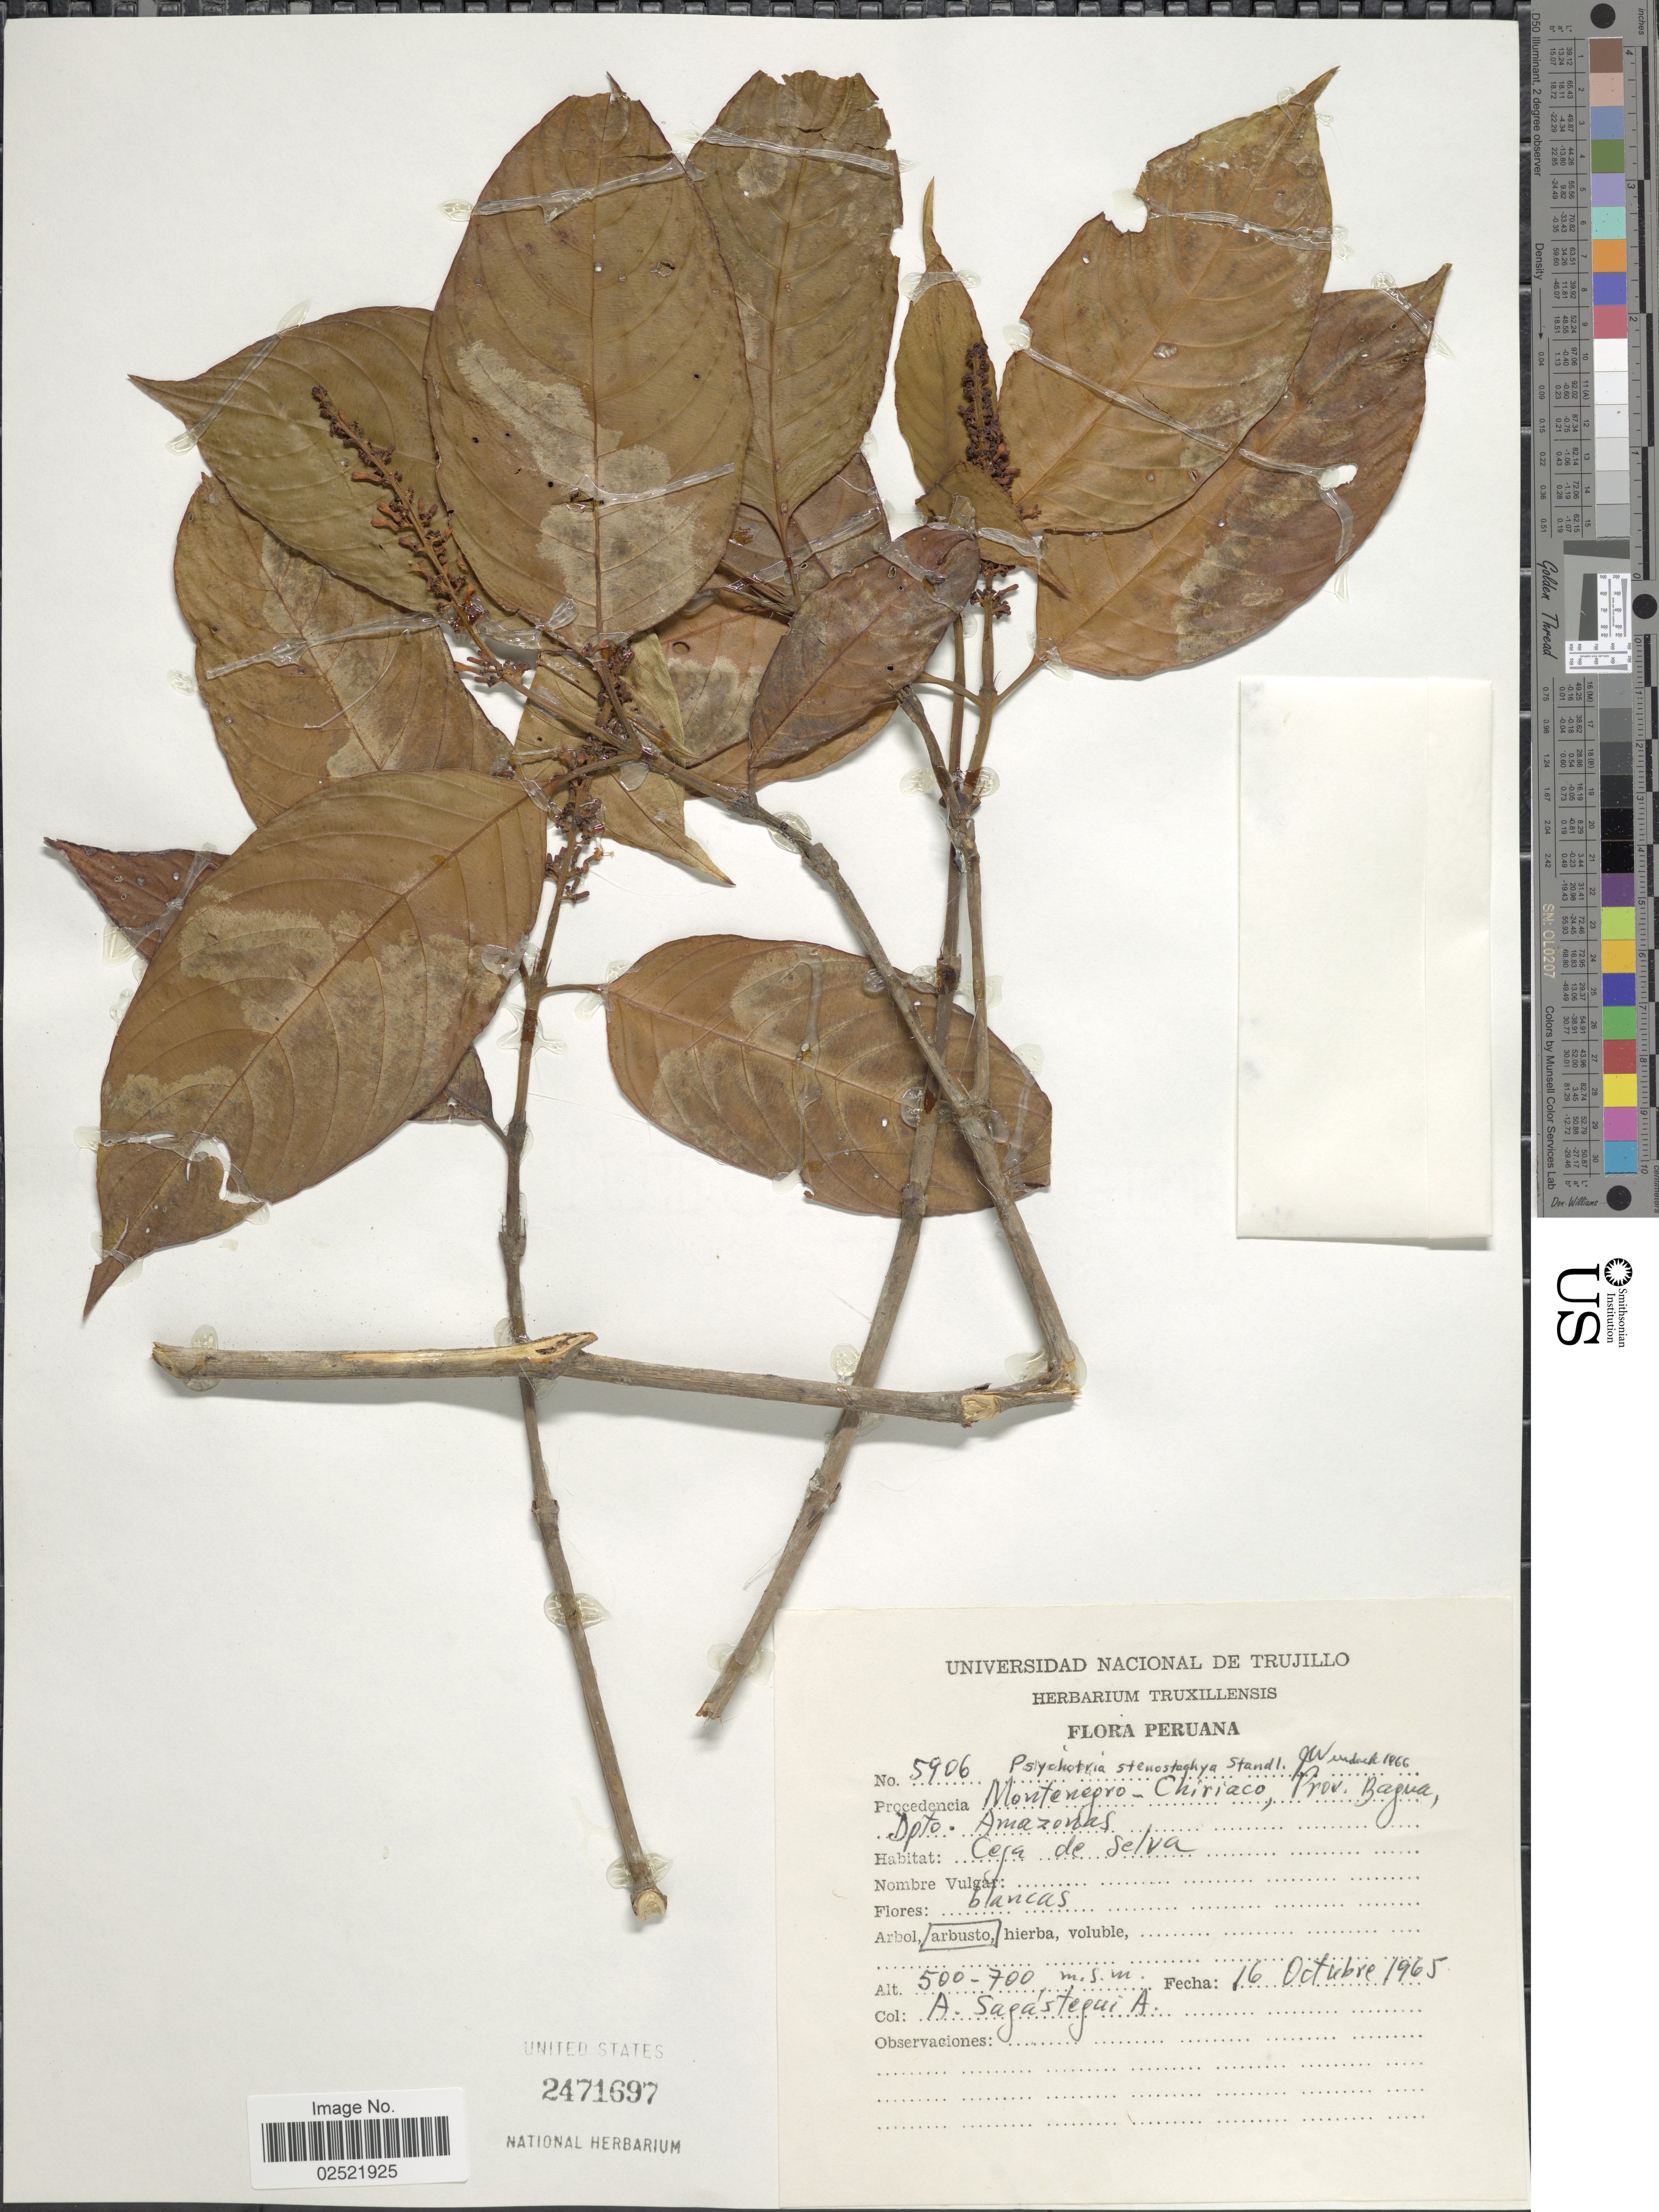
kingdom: Plantae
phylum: Tracheophyta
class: Magnoliopsida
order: Gentianales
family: Rubiaceae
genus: Psychotria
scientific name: Psychotria stenostachya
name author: Standl.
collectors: A. Sagástegui A.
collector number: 5906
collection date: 1965-10-16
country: Peru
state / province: Amazonas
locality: Montenegro-Chiriaco, Prov. Bagua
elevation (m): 500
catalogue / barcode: US 2471697